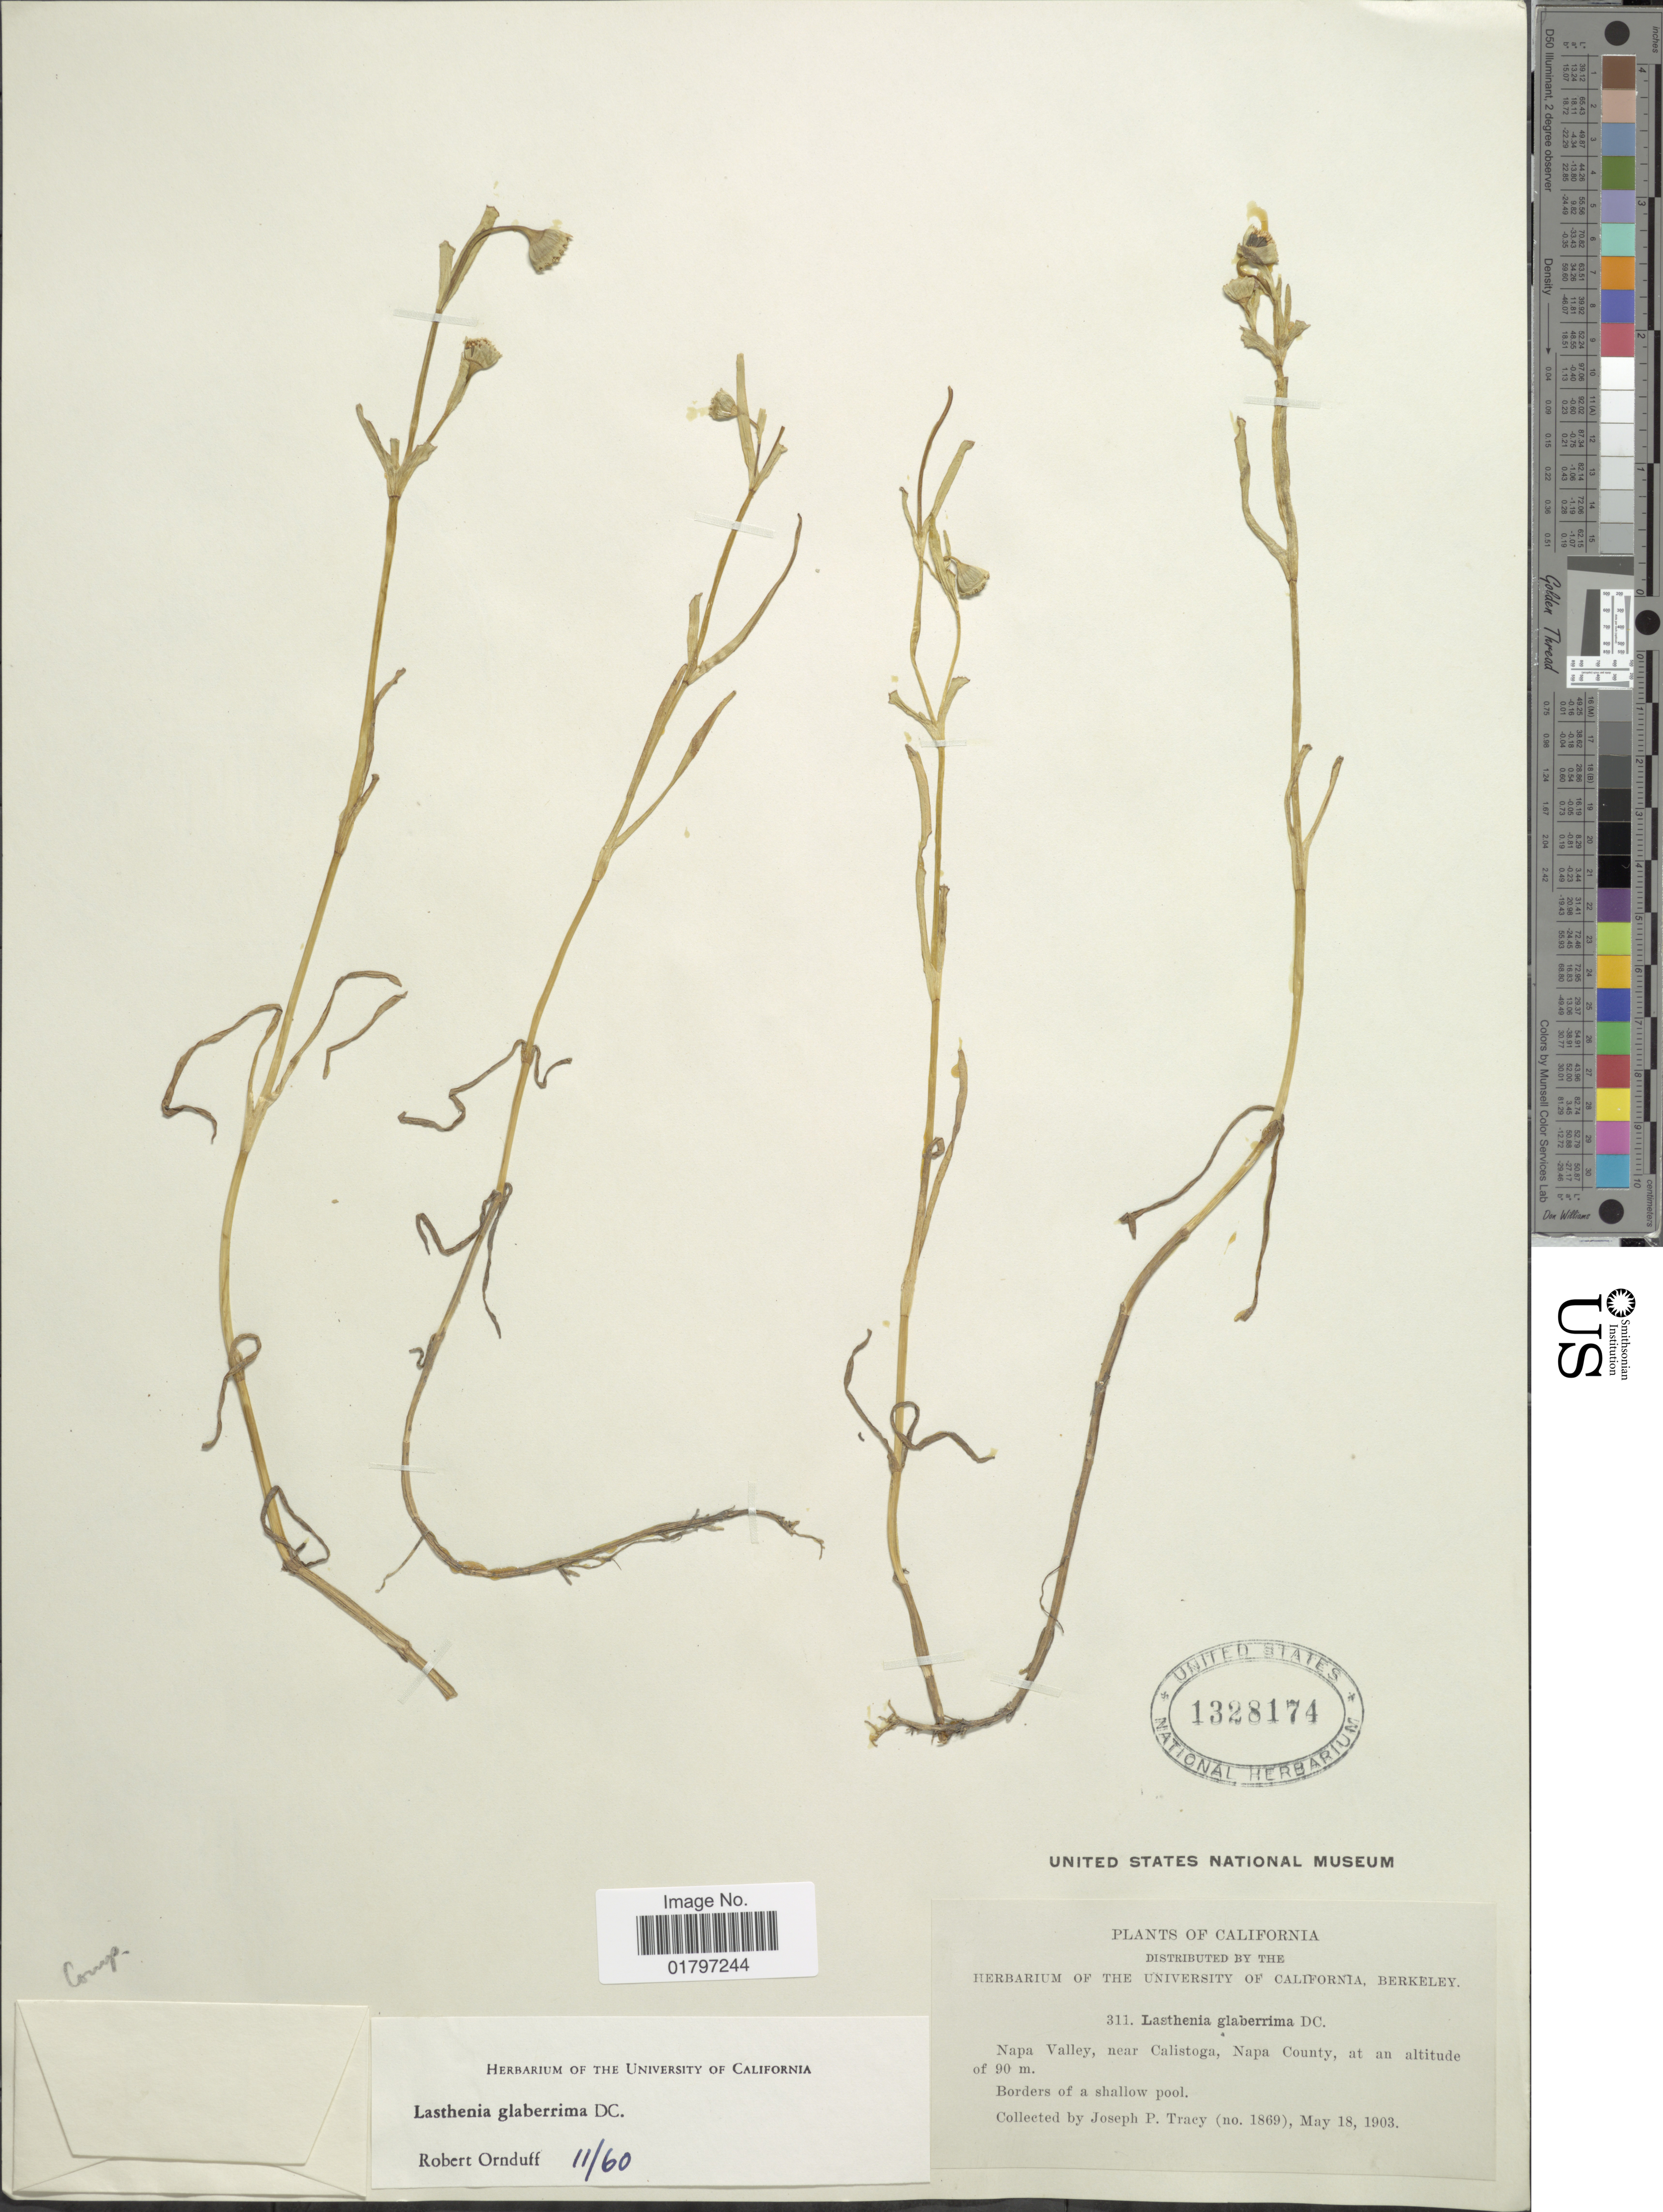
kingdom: Plantae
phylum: Tracheophyta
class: Magnoliopsida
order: Asterales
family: Asteraceae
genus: Lasthenia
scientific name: Lasthenia glaberrima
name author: DC.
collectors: J. Tracy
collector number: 1869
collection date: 1903-05-18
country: United States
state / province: California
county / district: Napa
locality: Napa Valley, near Calistoga, Napa County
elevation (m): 90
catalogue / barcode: US 1328174